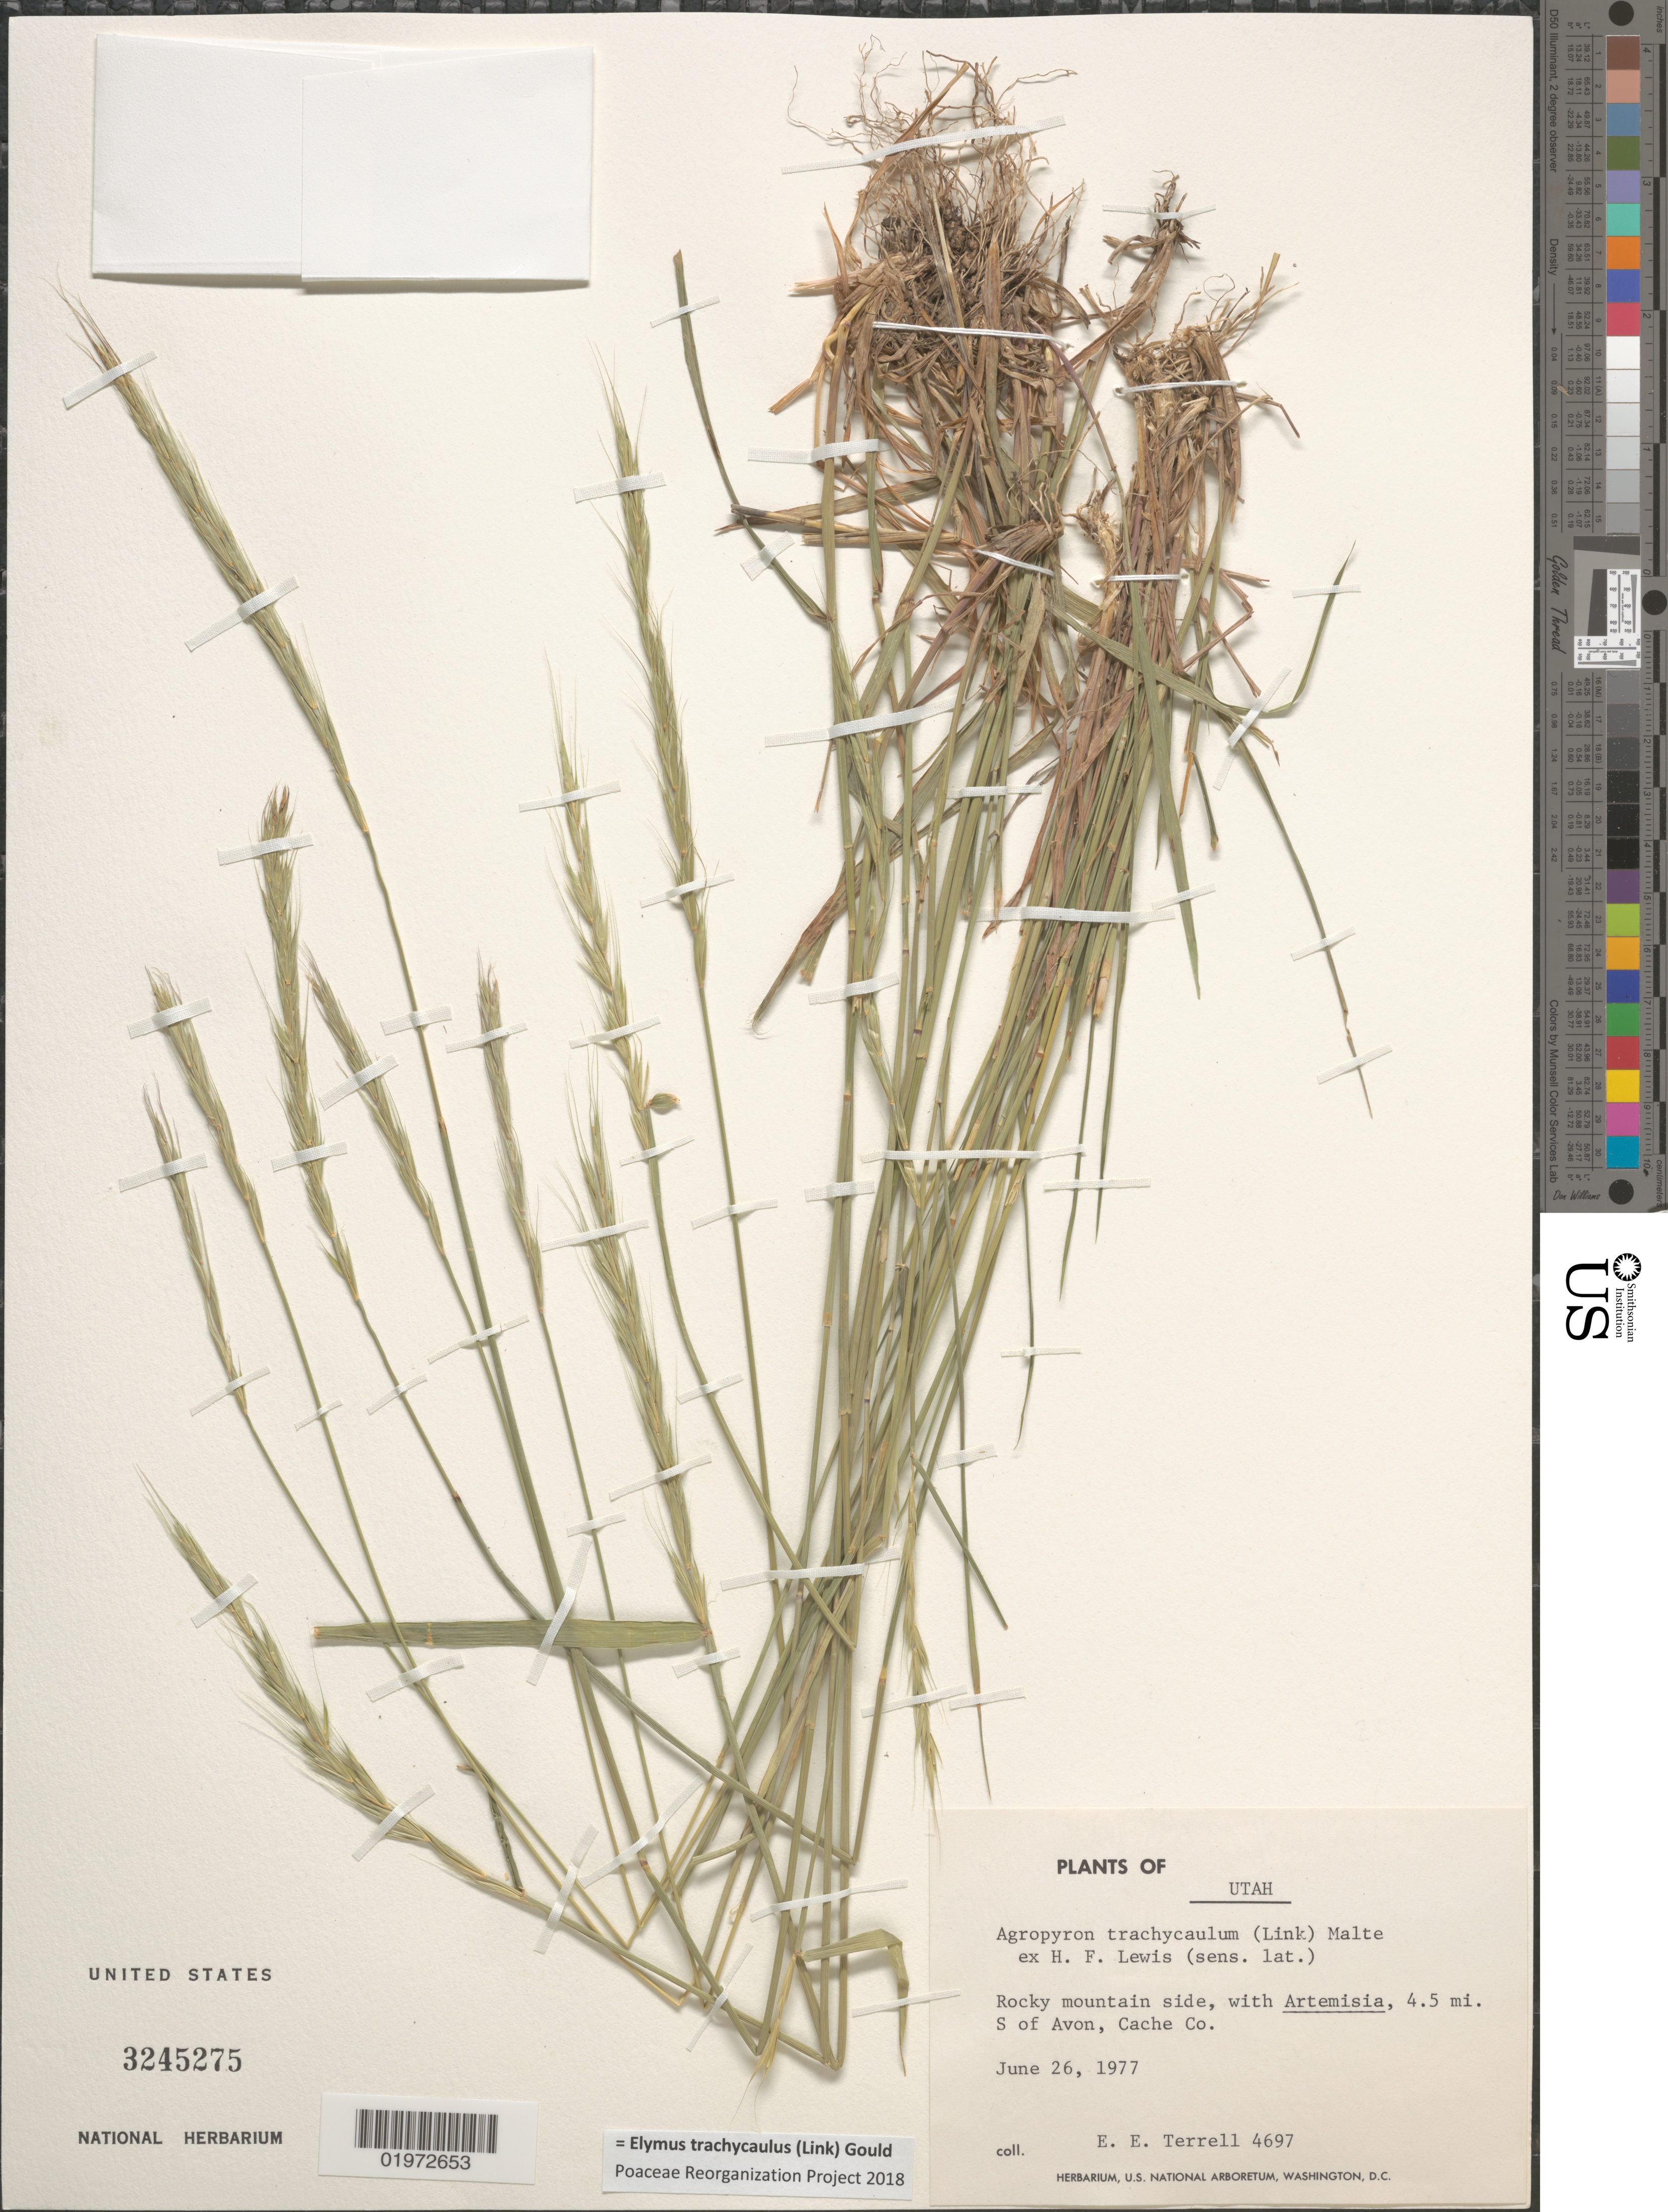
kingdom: Plantae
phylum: Tracheophyta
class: Liliopsida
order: Poales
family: Poaceae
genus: Elymus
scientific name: Elymus trachycaulus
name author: (Link) Gould ex Shinners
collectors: E. E. Terrell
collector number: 4697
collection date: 1977-06-26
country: United States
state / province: Utah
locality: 4.5 mi. S of Avon, Cache Co.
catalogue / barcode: US 3245275